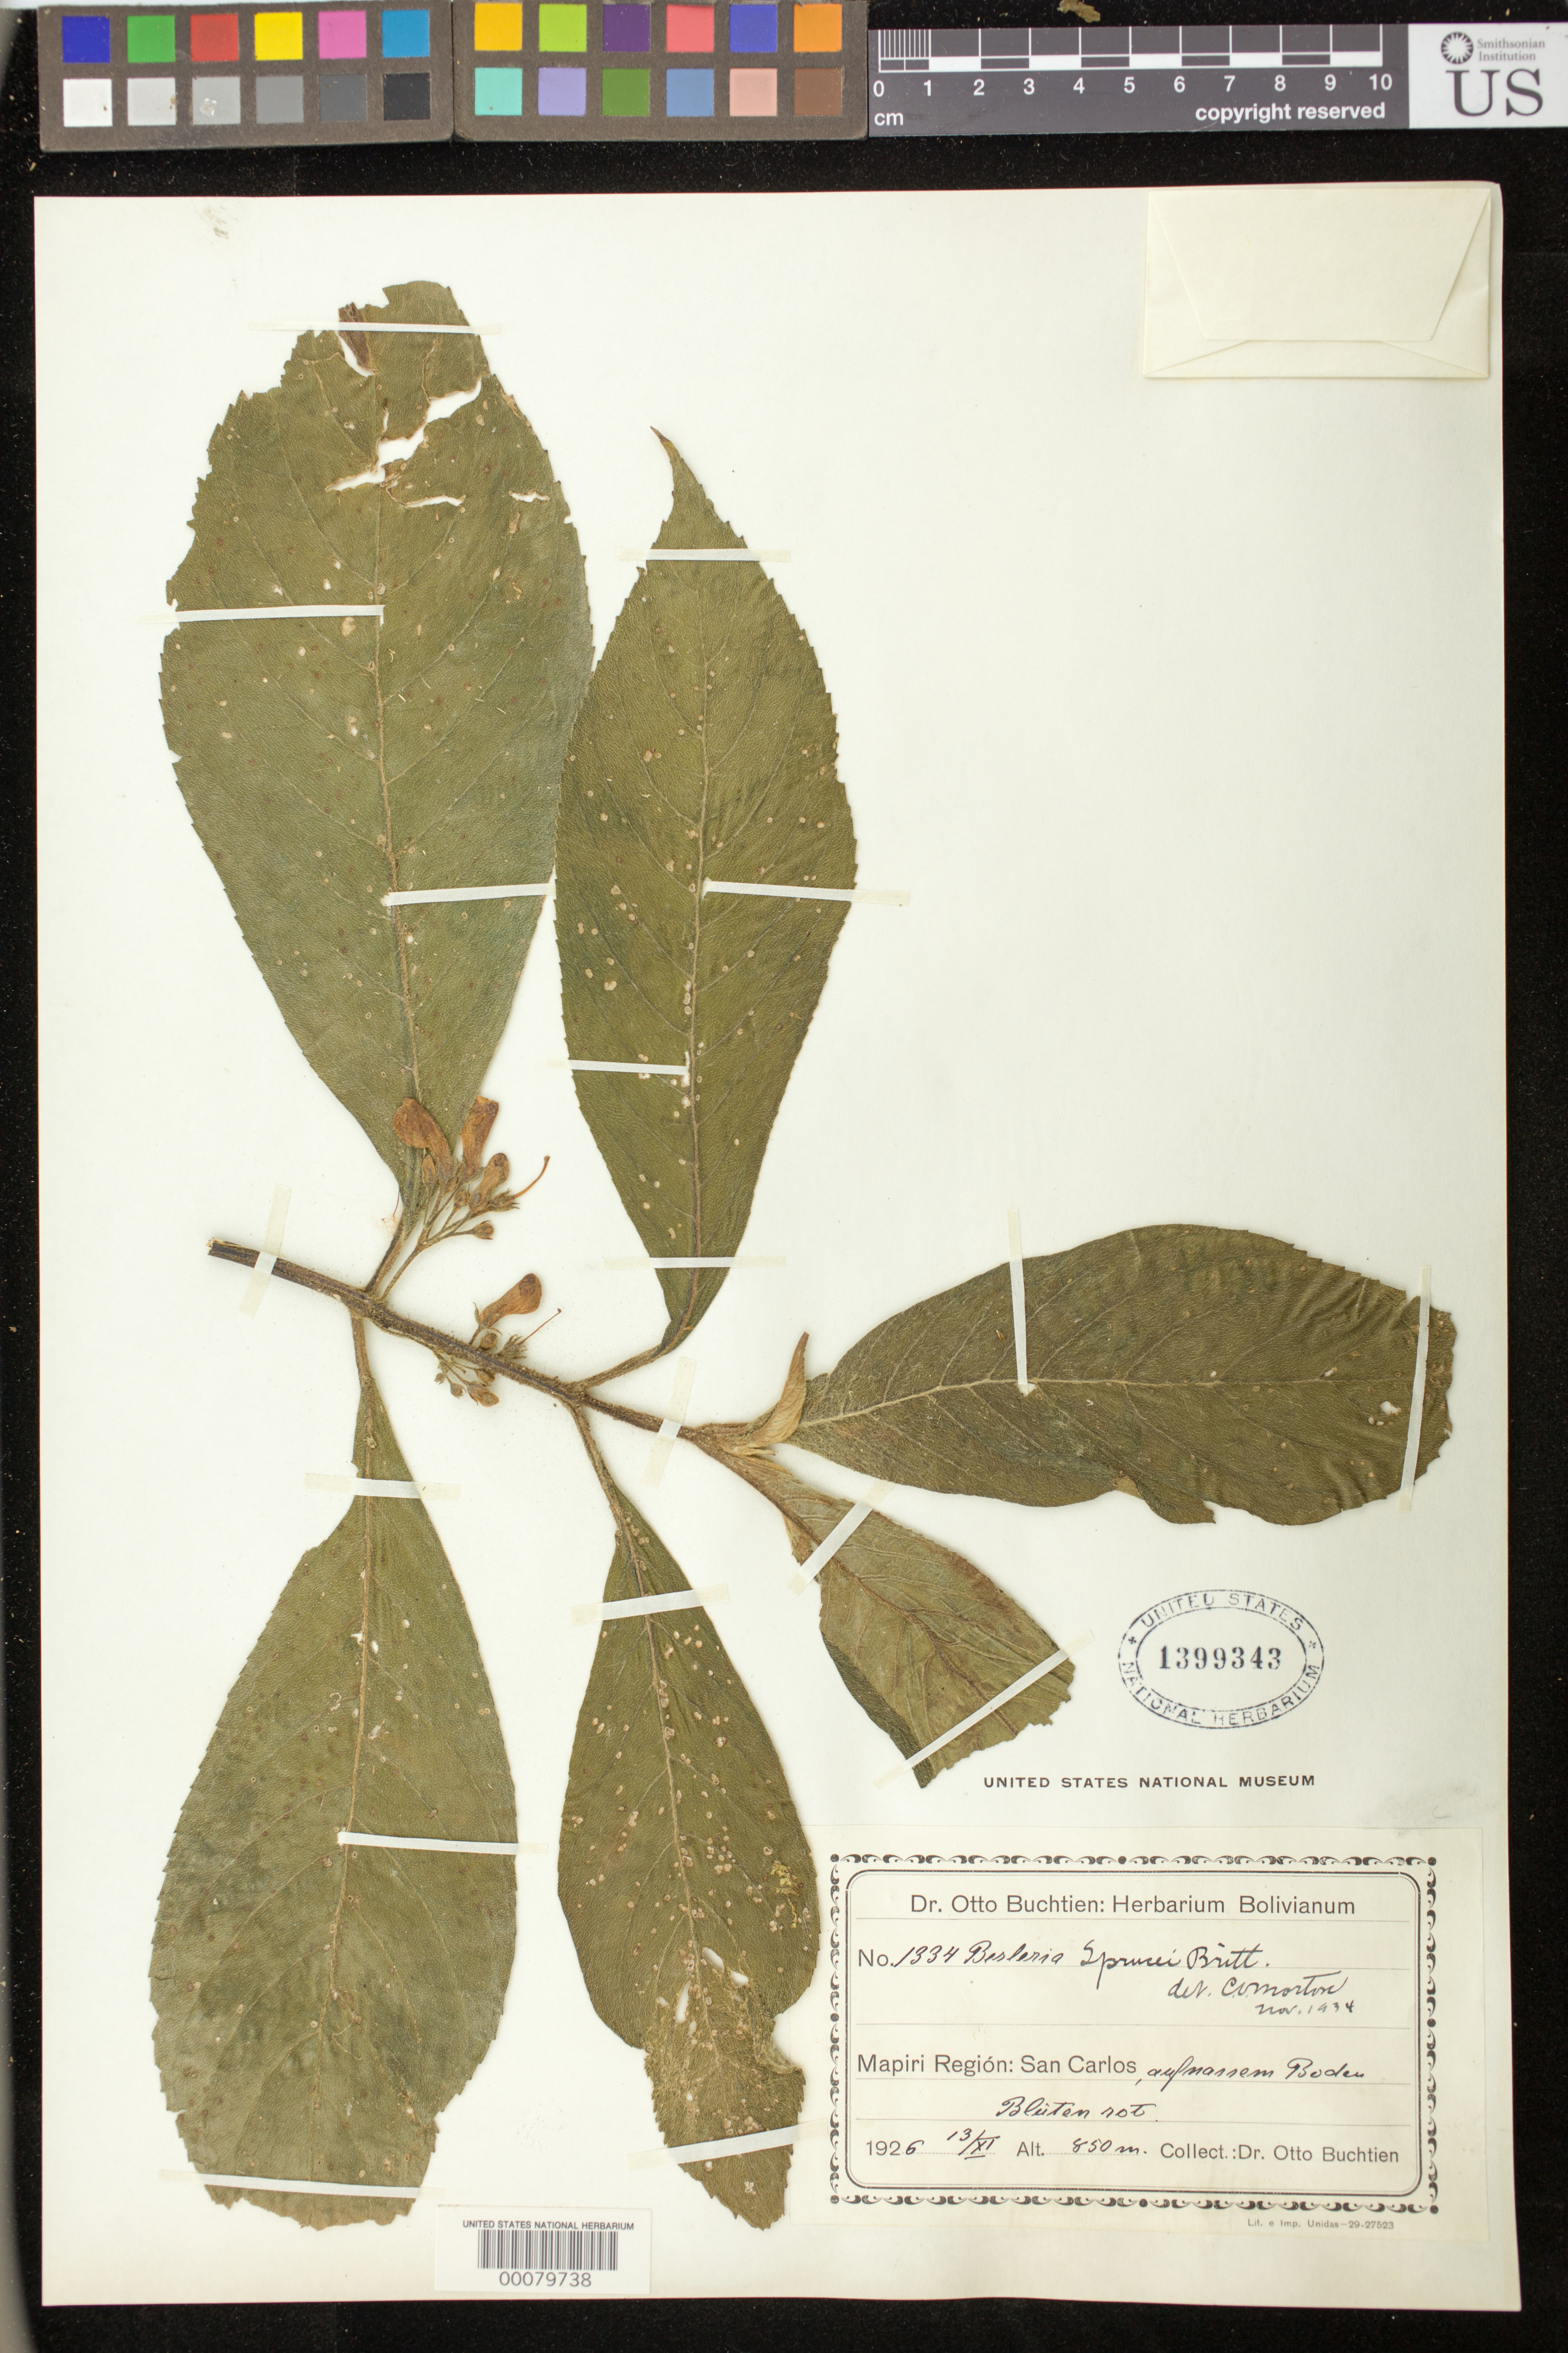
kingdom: Plantae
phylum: Tracheophyta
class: Magnoliopsida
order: Lamiales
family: Gesneriaceae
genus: Besleria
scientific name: Besleria sprucei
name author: Britton ex Rusby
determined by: Skog, Laurence E.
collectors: O. Buchtien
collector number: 1334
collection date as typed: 13 Nov 1926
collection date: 1926-11-13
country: Bolivia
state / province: La Paz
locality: Mapiri region, San Carlos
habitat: An Graben in Walde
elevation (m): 850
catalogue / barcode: US 1399343